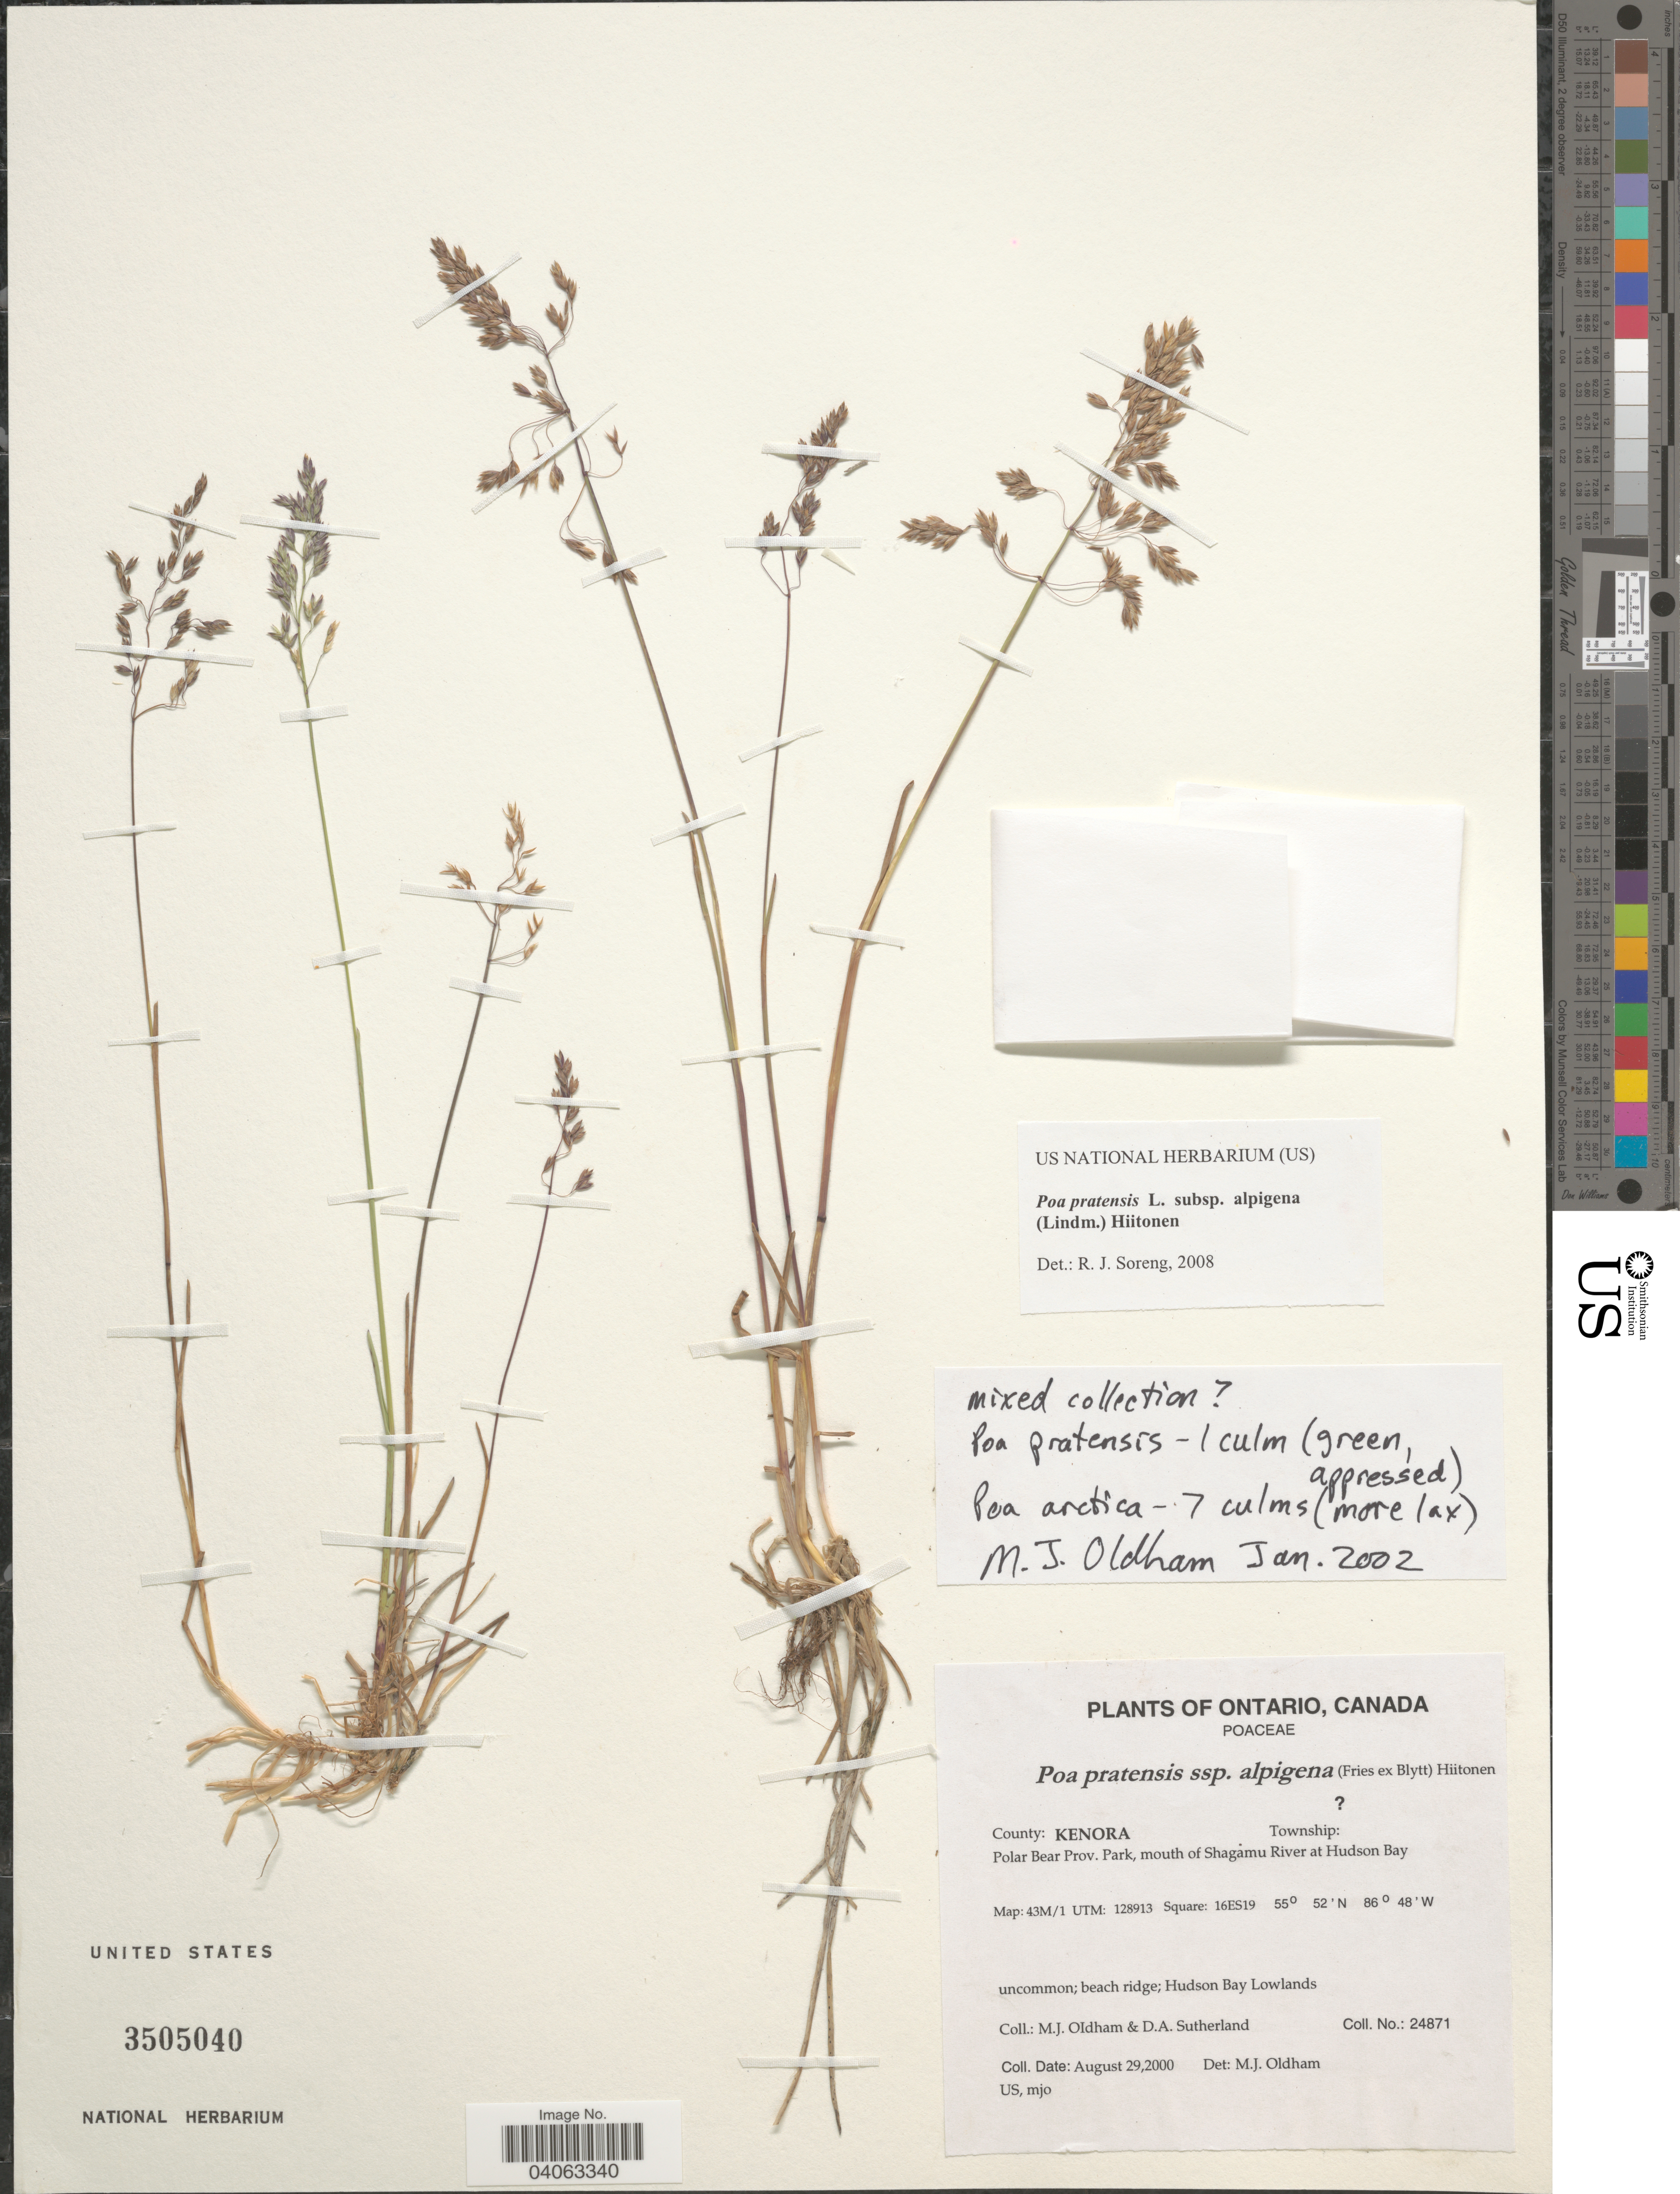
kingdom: Plantae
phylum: Tracheophyta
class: Liliopsida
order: Poales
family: Poaceae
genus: Poa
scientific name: Poa pratensis subsp. alpigena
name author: (Lindm.) Hiitonen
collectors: M. Oldham & D. Sutherland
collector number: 24871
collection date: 2000-08-29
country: Canada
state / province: Ontario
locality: County: Kenora. Polar Bear Prov. Park, mouth of Shagamu River at Hudson Bay. Map: 43M/1 UTM: 128913 Square: 16ES19. Hudson Bay Lowlands.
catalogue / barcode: US 3505040